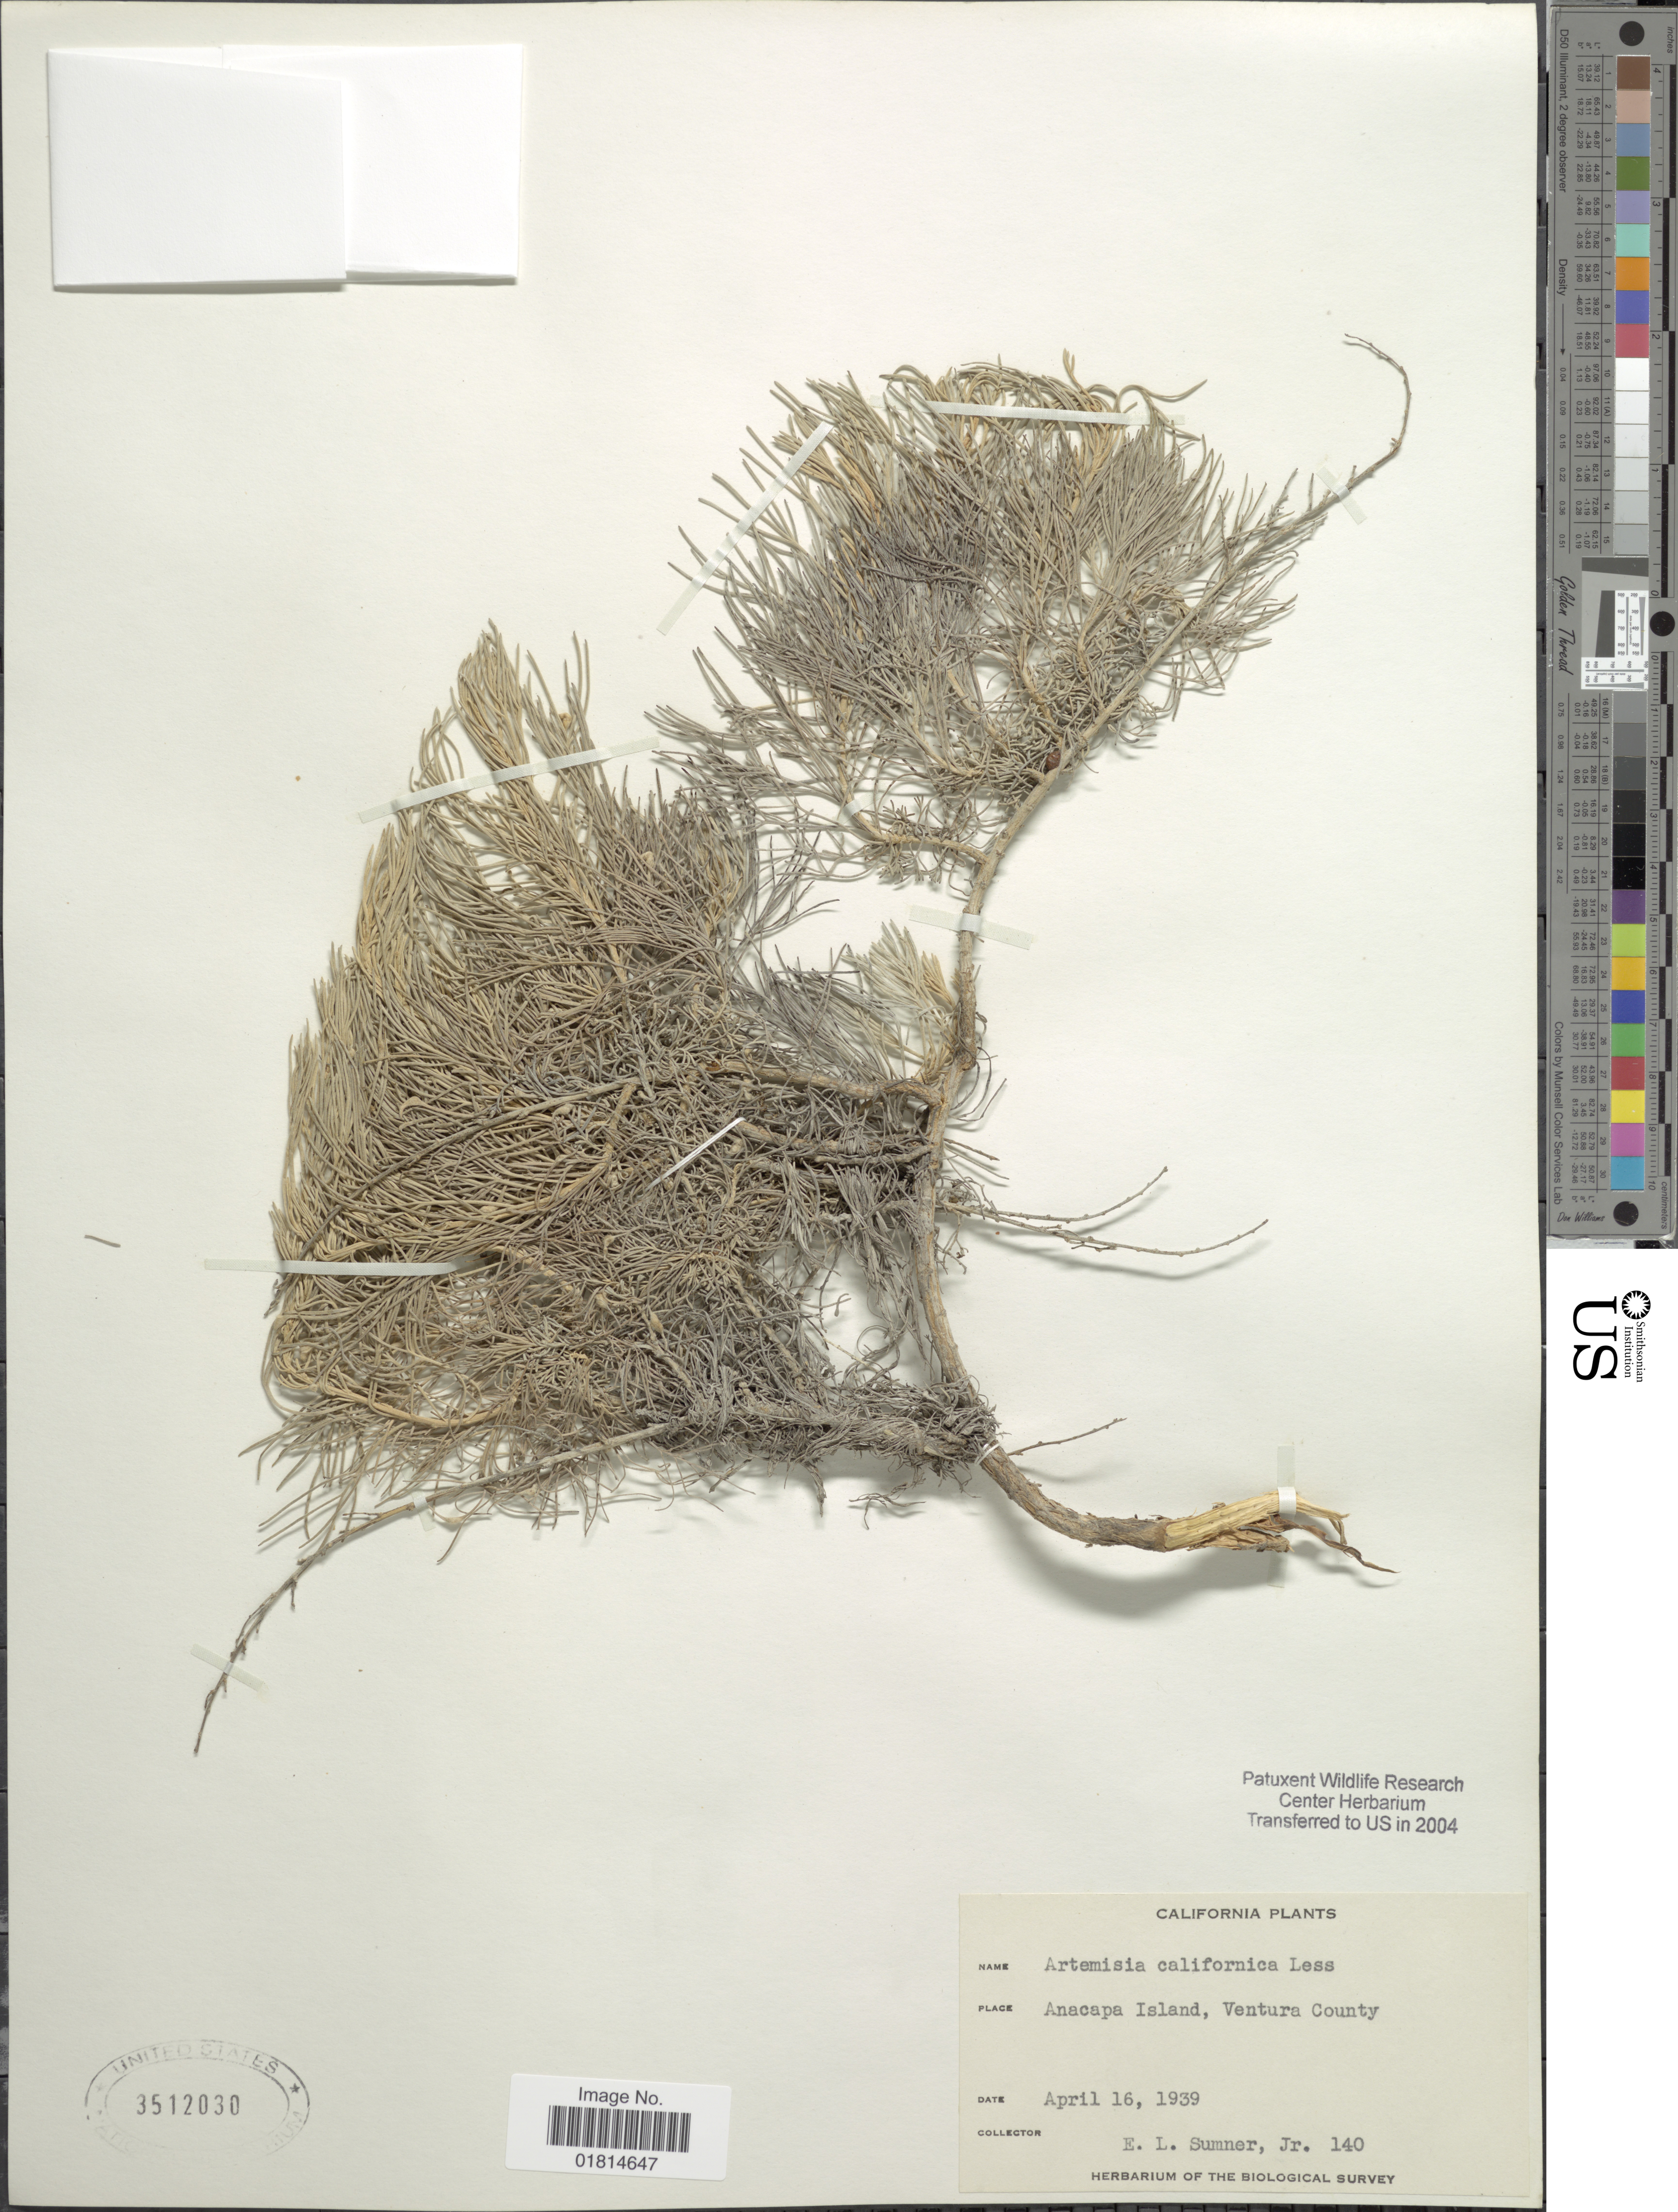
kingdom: Plantae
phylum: Tracheophyta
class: Magnoliopsida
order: Asterales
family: Asteraceae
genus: Artemisia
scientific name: Artemisia californica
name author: Less.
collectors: E. Sumner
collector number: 140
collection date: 1939-04-16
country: United States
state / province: California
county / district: Ventura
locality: Anacapa Island, Ventura County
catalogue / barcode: US 3512030